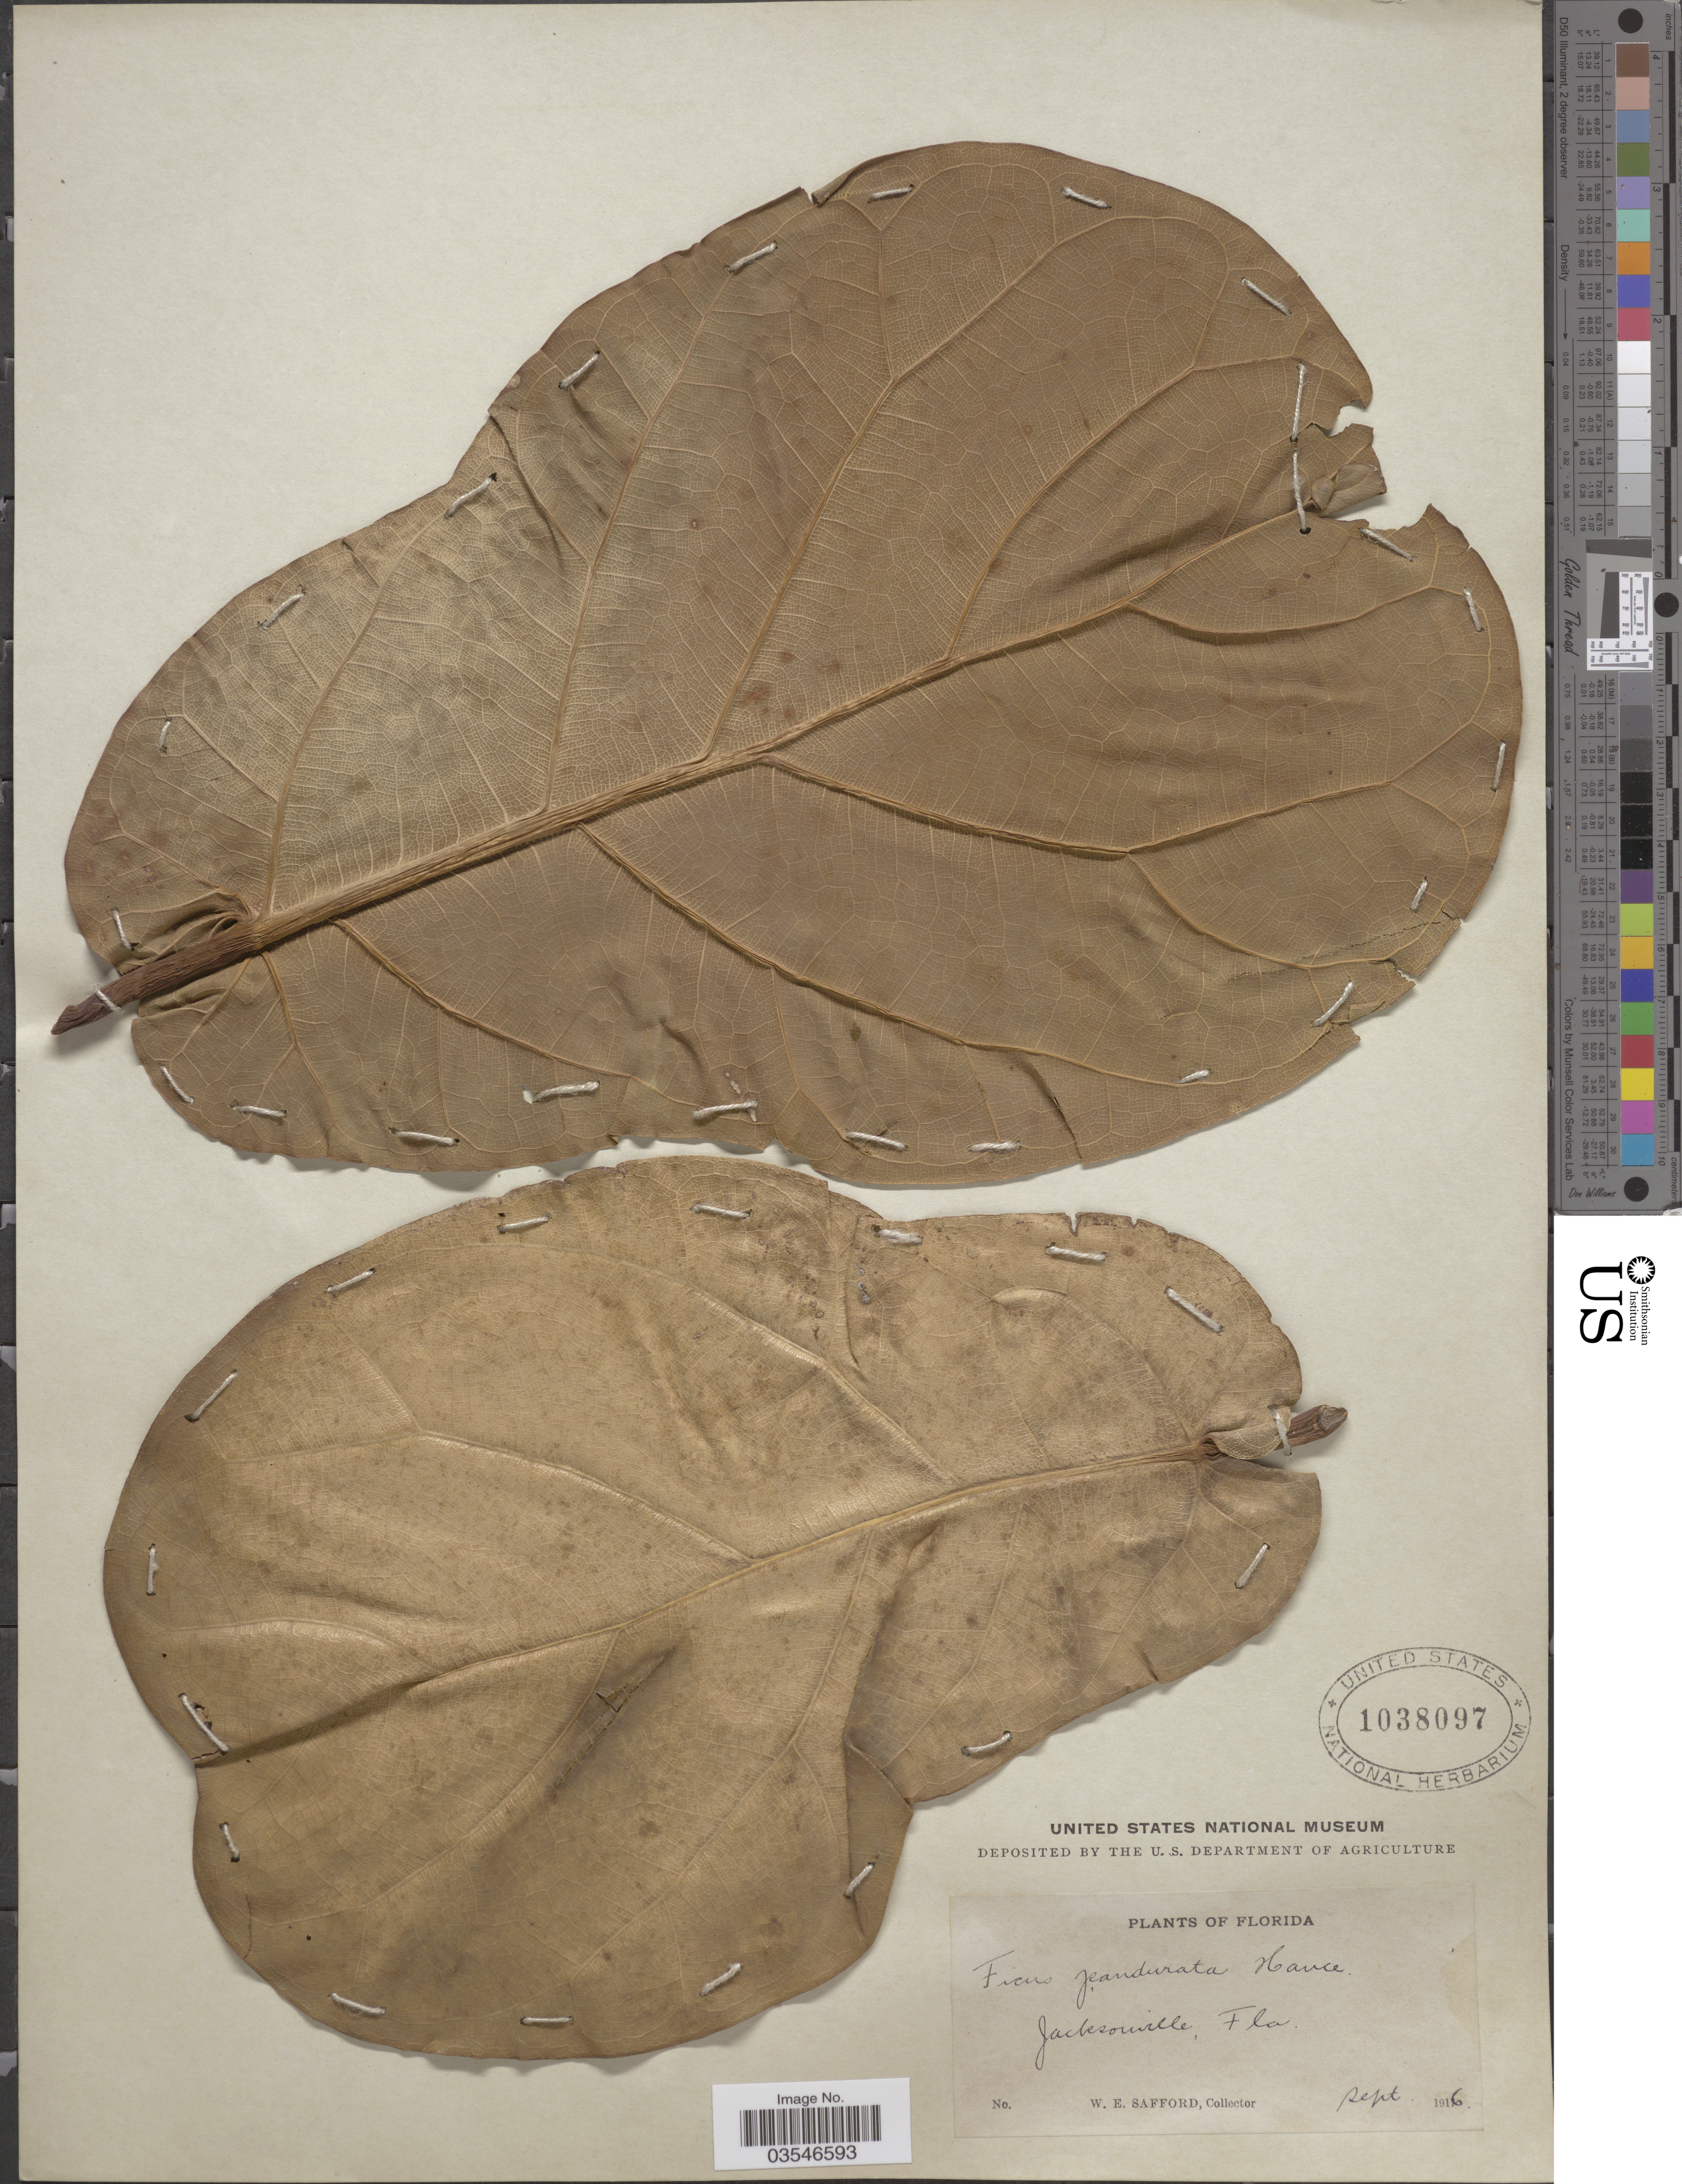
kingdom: Plantae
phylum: Tracheophyta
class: Magnoliopsida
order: Rosales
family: Moraceae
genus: Ficus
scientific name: Ficus pandurata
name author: Hance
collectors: W. E. Safford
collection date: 1916-09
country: United States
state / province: Florida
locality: Jacksonville.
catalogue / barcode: US 1038097